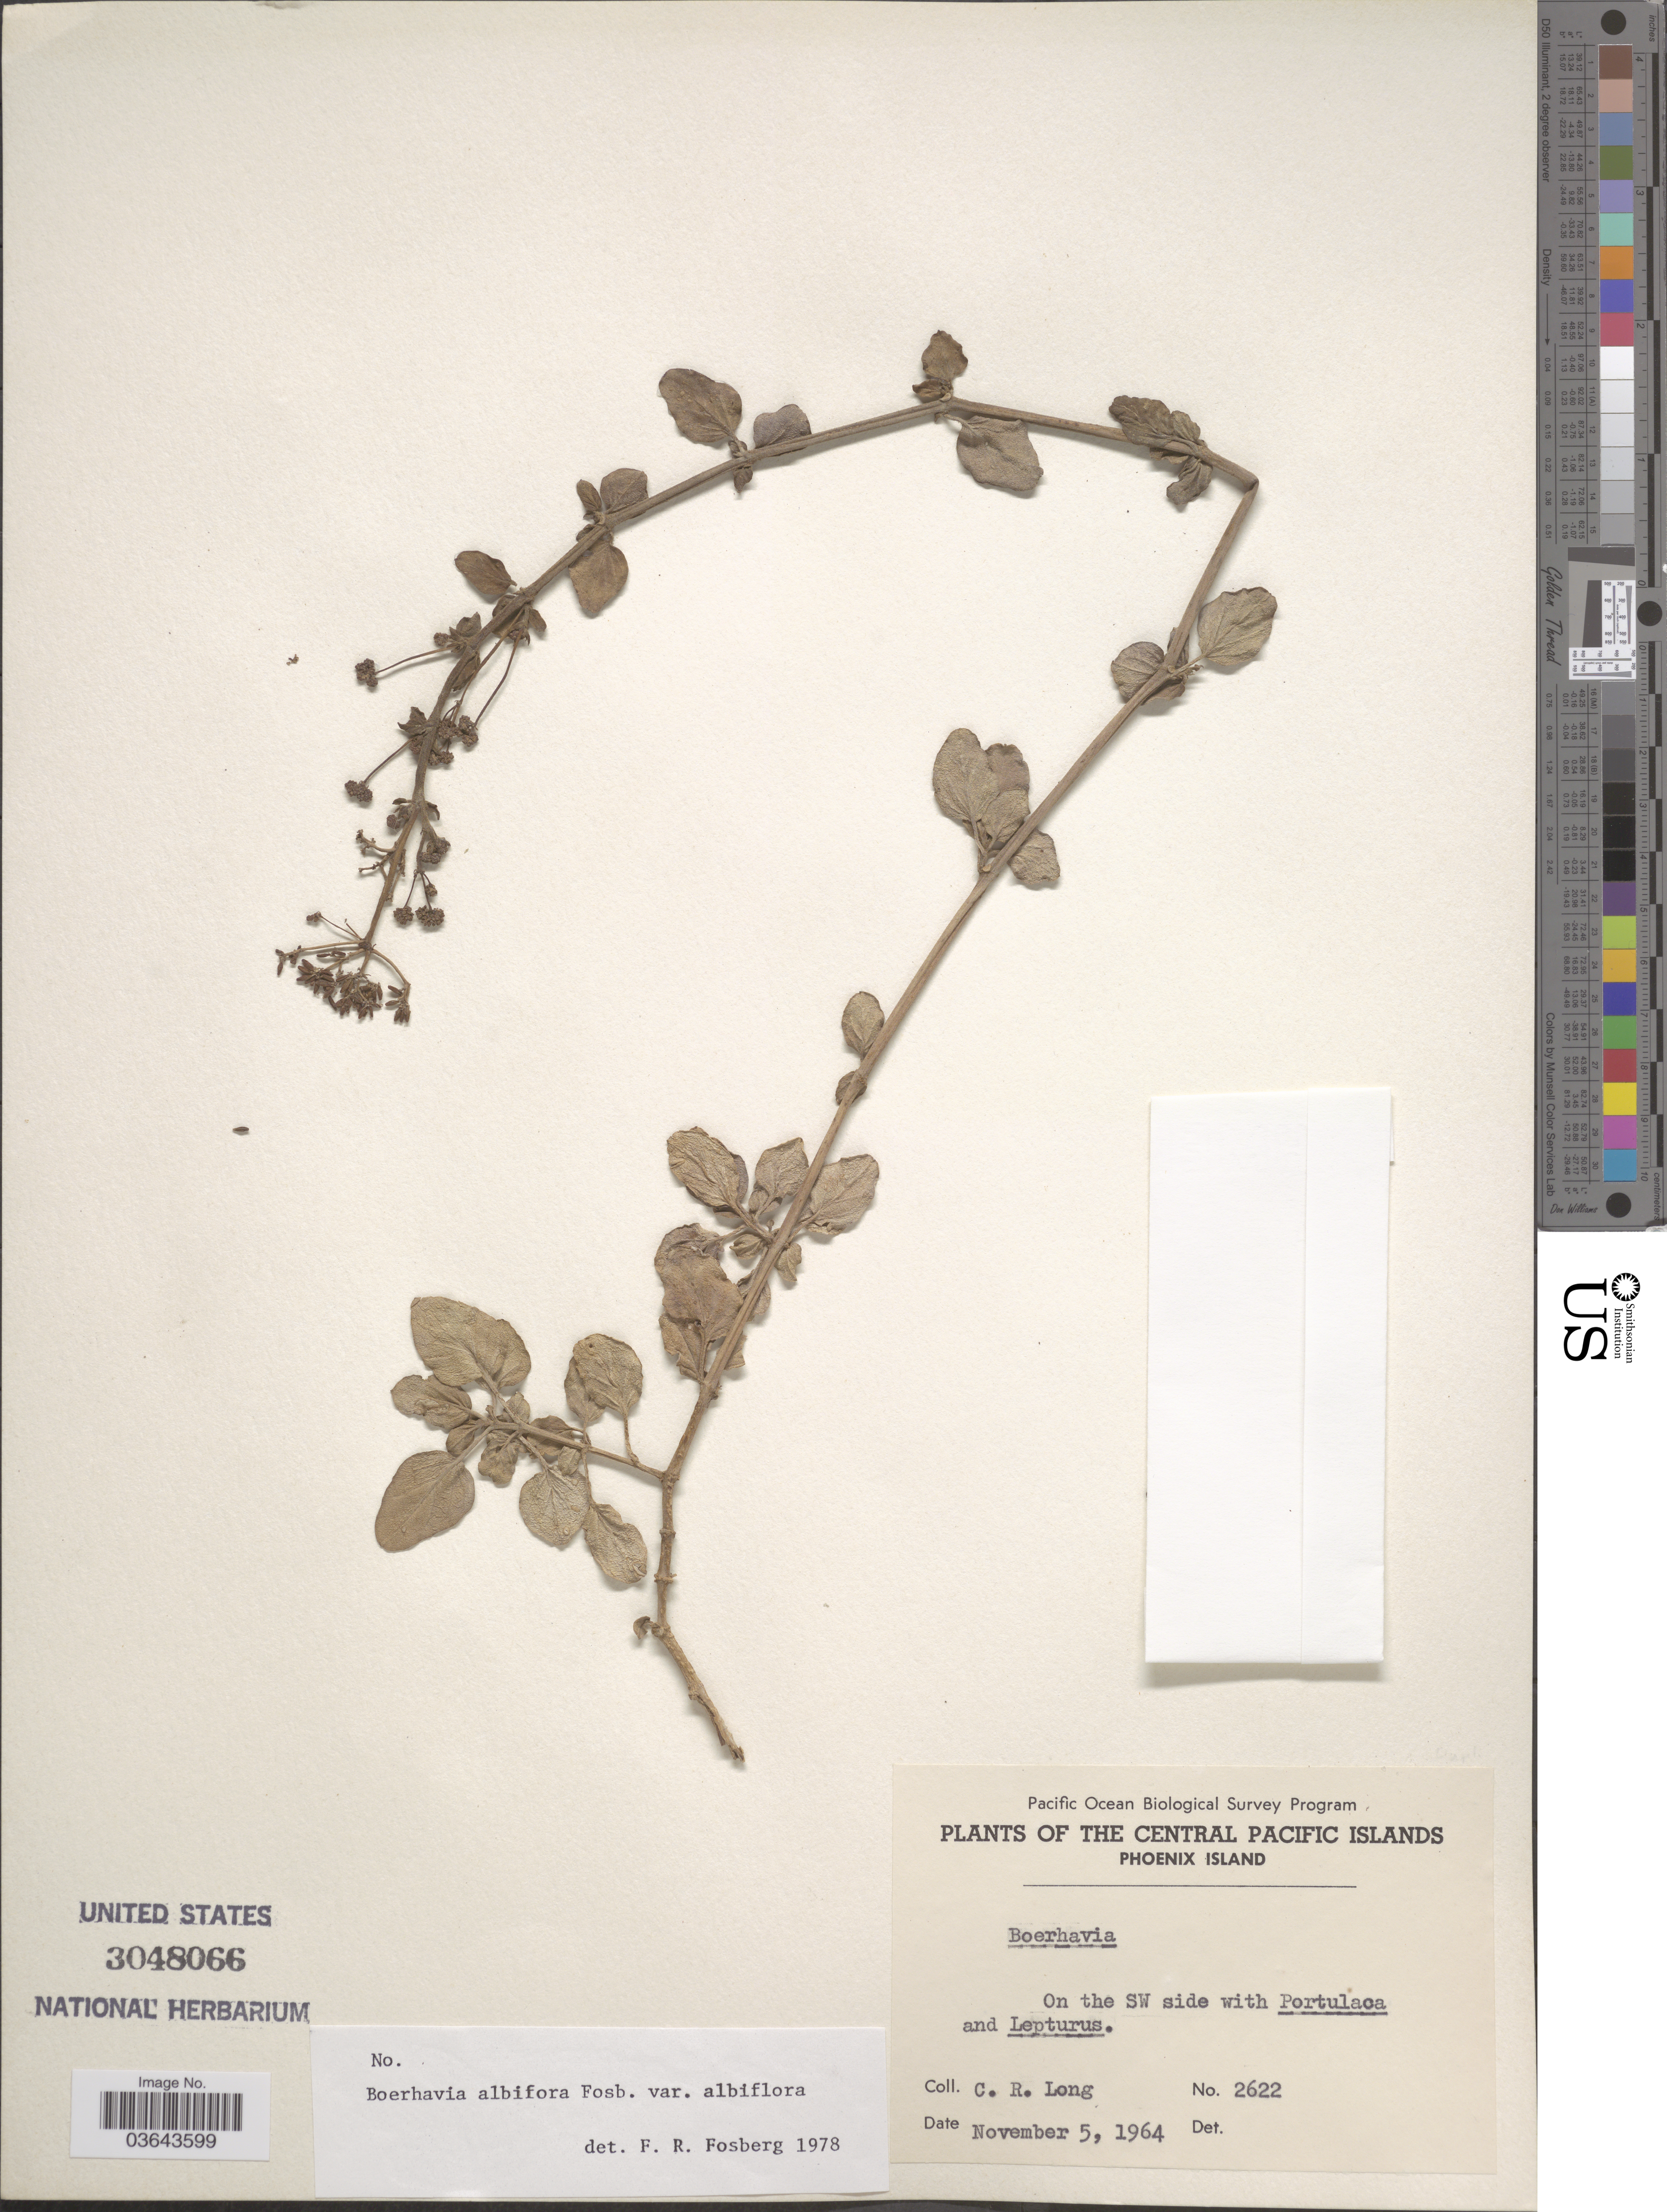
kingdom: Plantae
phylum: Tracheophyta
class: Magnoliopsida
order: Caryophyllales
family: Nyctaginaceae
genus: Boerhavia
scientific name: Boerhavia albiflora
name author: Fosberg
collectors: C. R. Long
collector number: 2622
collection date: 1964-11-05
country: Kiribati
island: Rawaki (Phoenix) Island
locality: The Central Pacific Islands. Phoenix Island. On the SW side.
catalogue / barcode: US 3048066